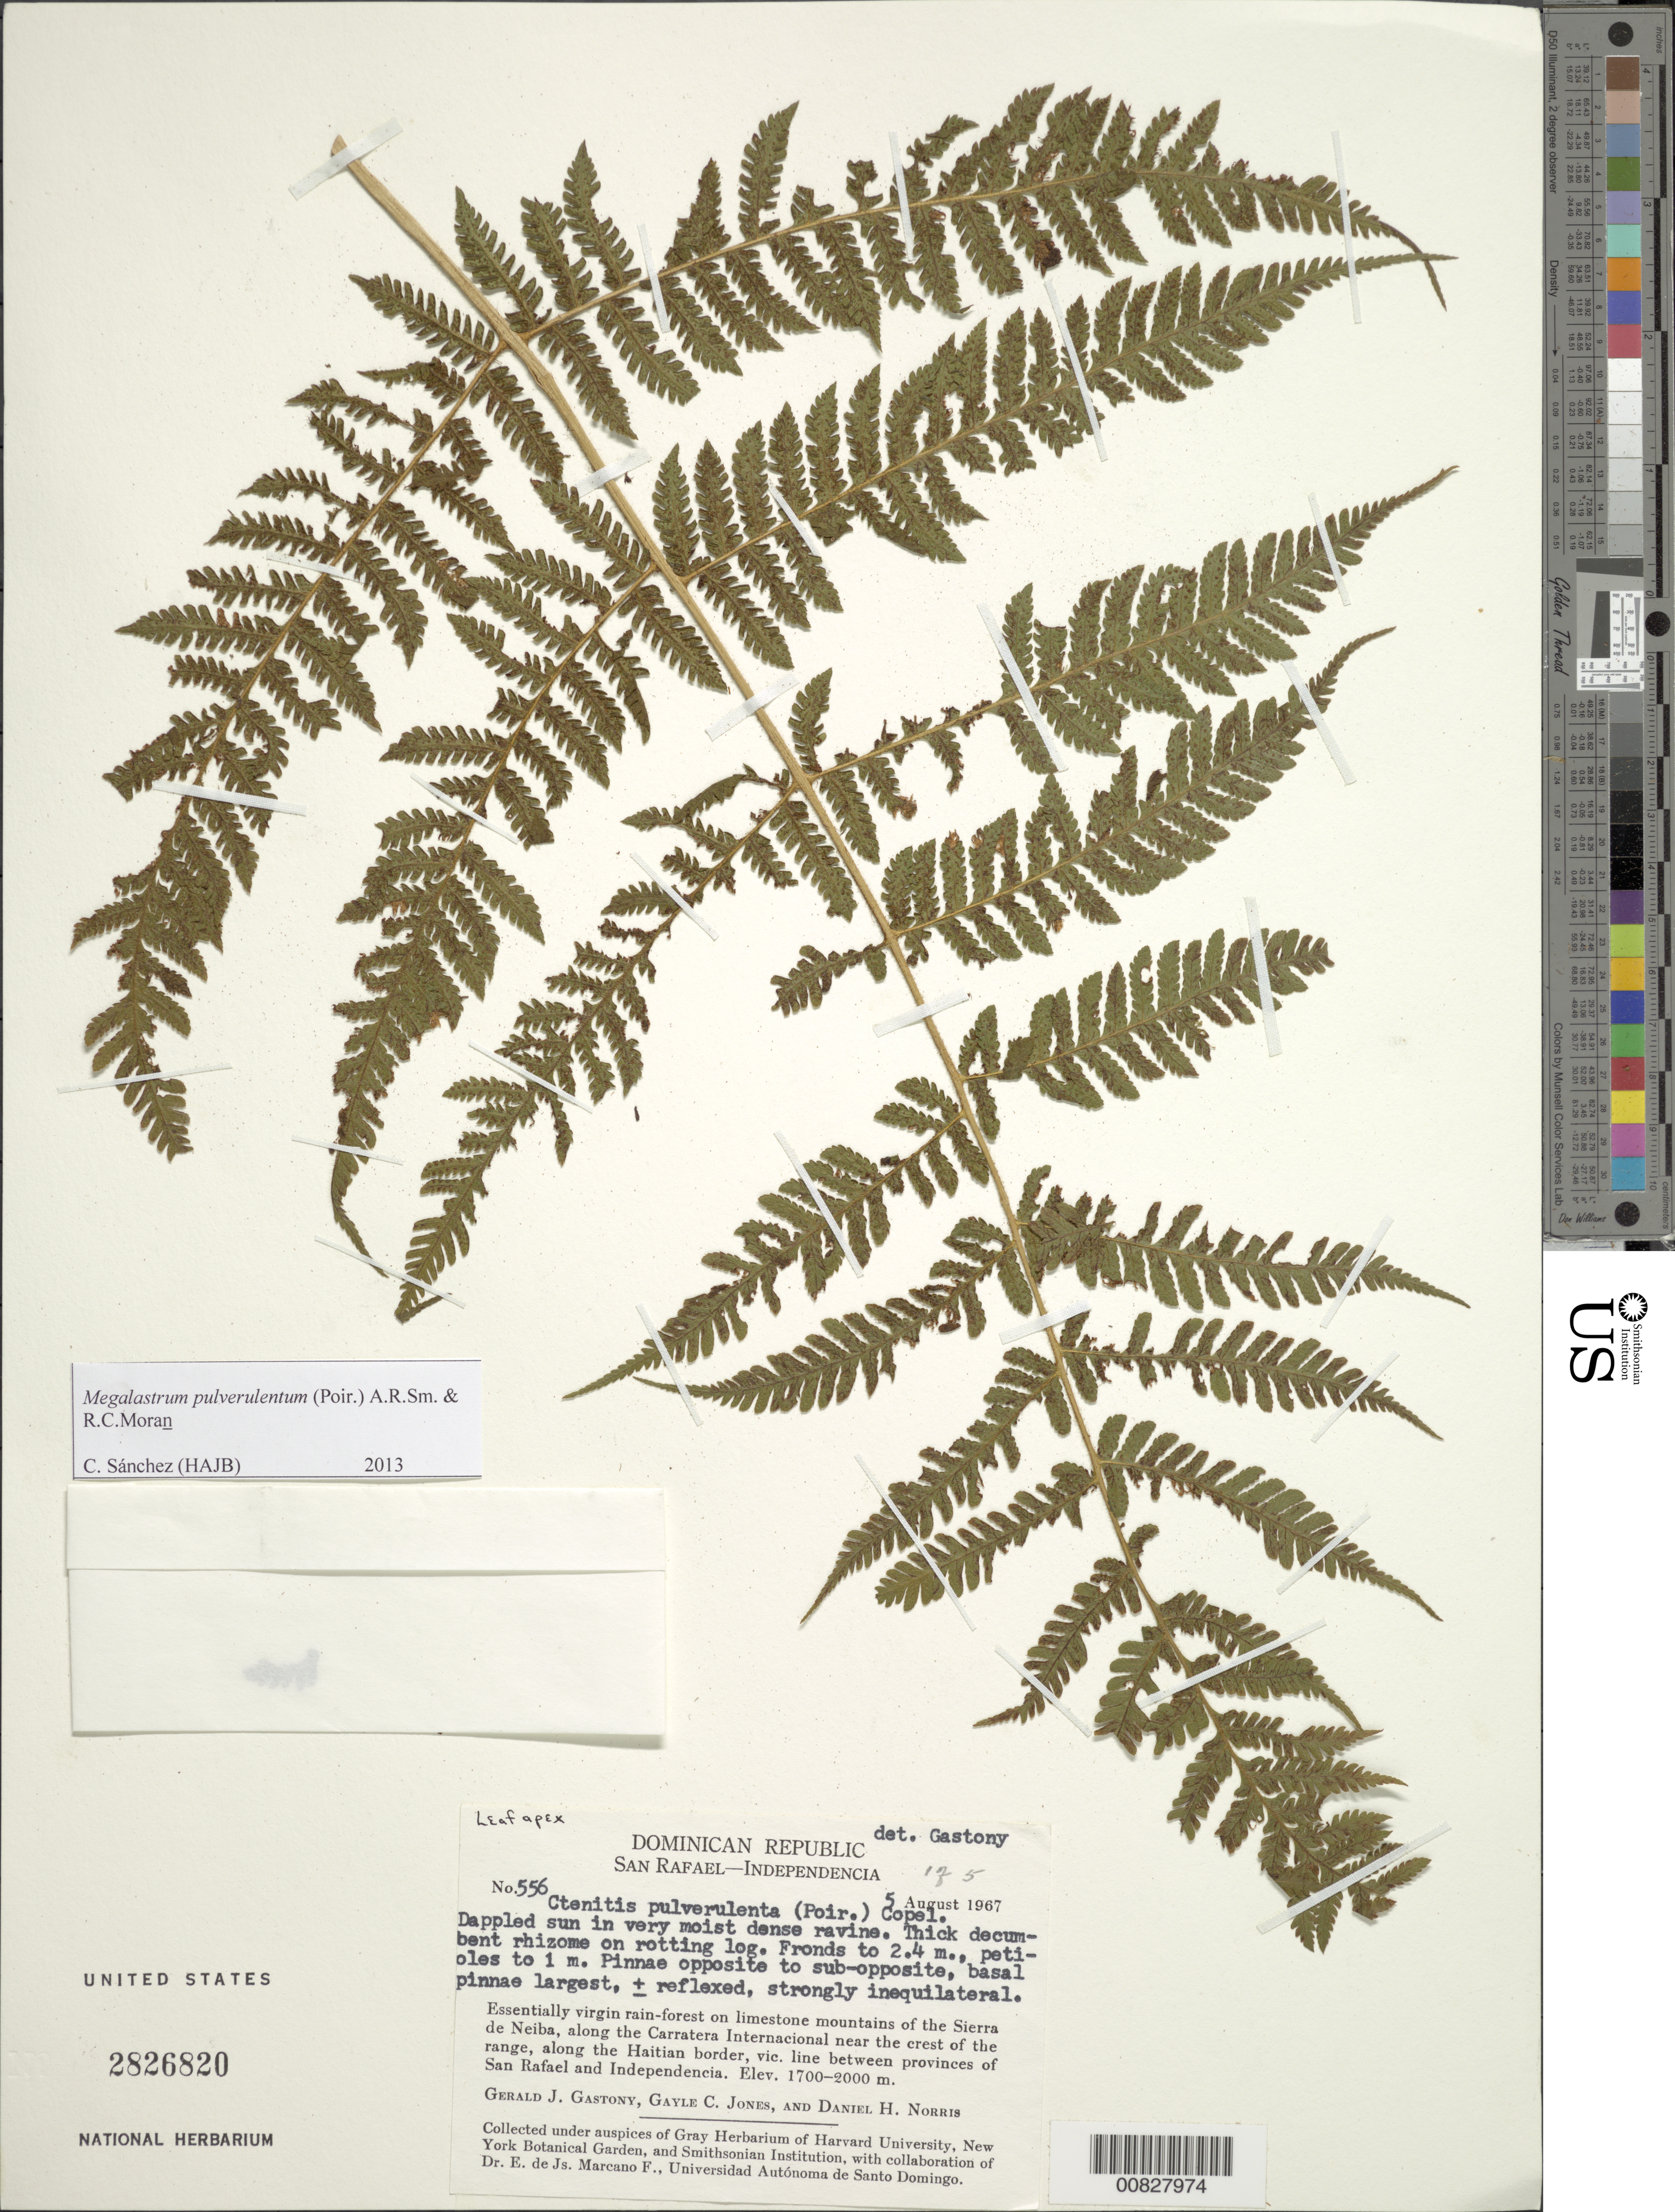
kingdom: Plantae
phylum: Tracheophyta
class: Polypodiopsida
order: Polypodiales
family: Dryopteridaceae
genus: Megalastrum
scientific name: Megalastrum pulverulentum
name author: (Poir.) A.R. Sm. & R.C. Moran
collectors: G. Gastony, G. C. Jones & D. H. Norris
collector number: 556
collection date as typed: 05 Aug 1967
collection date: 1967-08-05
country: Dominican Republic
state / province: Independencia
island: Hispaniola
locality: San Rafael-Independencia, Sierra de Neiba, Carretera Internacional, along Haitian border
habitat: Essentially virgin rainforest on limestone mountains; dappled sun in very moist dense ravine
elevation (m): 1700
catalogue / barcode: US 2826820